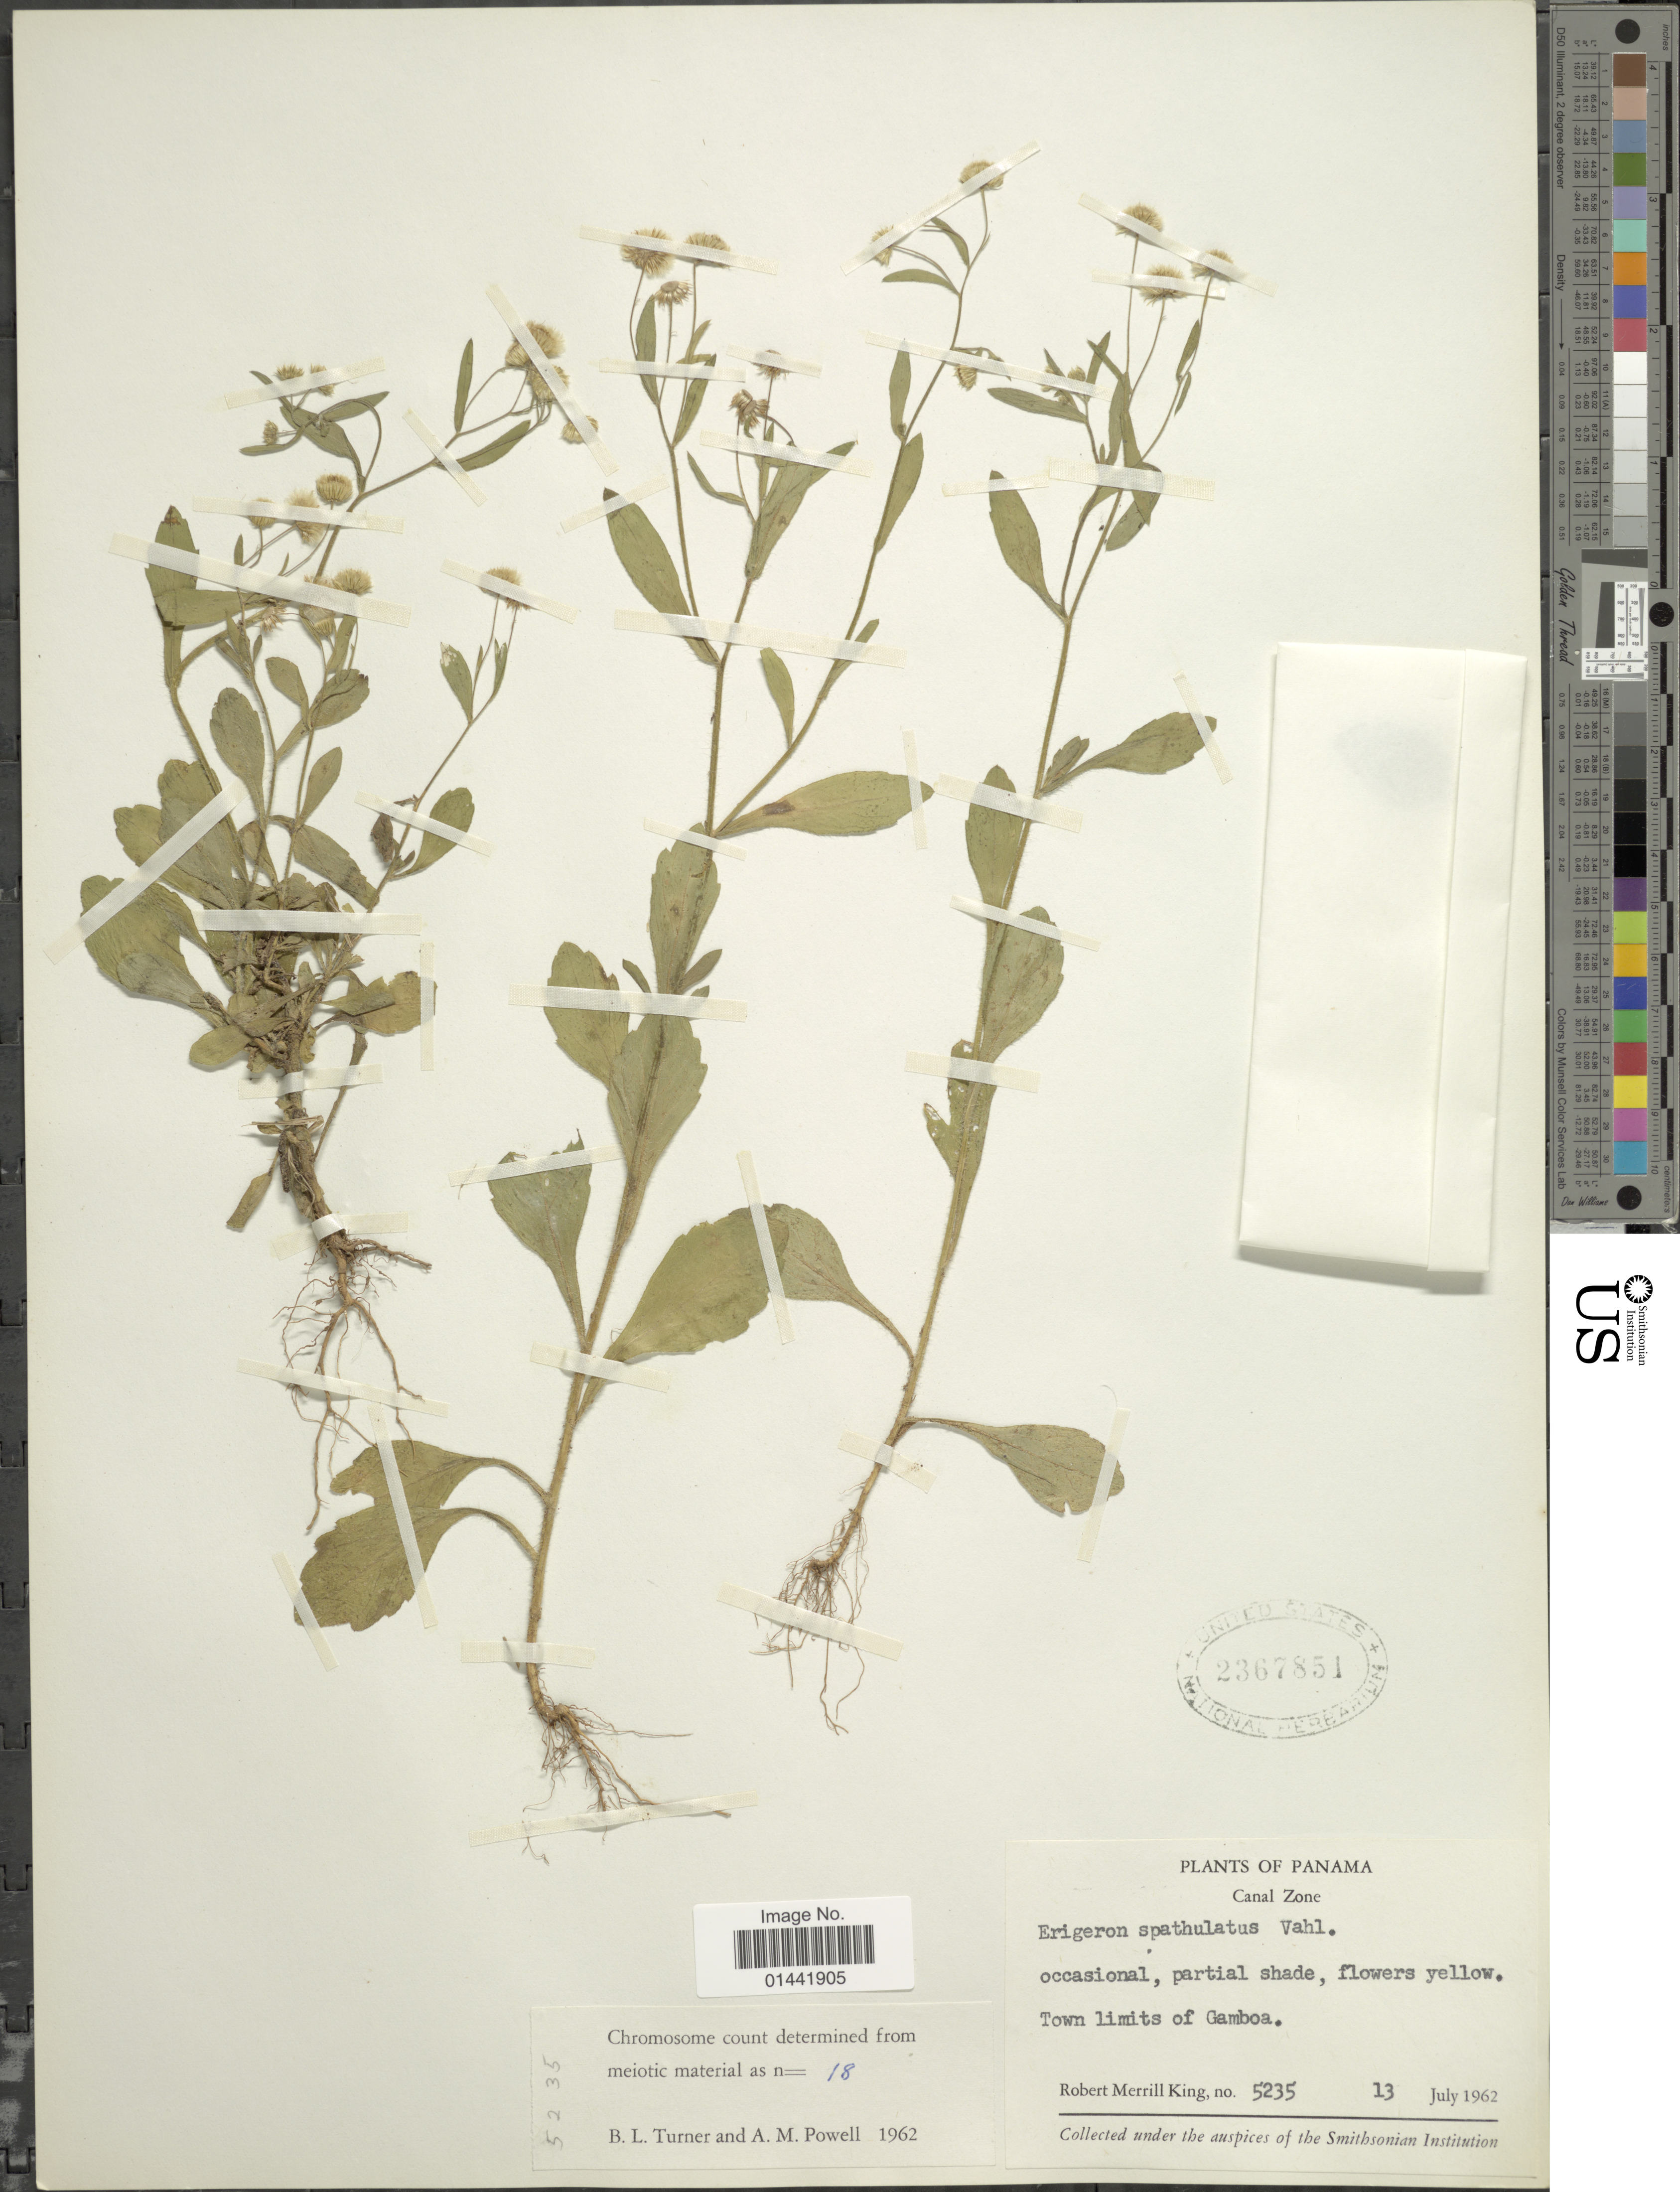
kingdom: Plantae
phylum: Tracheophyta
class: Magnoliopsida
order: Asterales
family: Asteraceae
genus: Erigeron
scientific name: Erigeron spathulatus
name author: Vahl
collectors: R. M. King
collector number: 5235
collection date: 1962-07-13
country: Panama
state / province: Colón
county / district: Canal Zone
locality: Canal Zone, two limits of Gamboa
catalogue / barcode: US 2367851